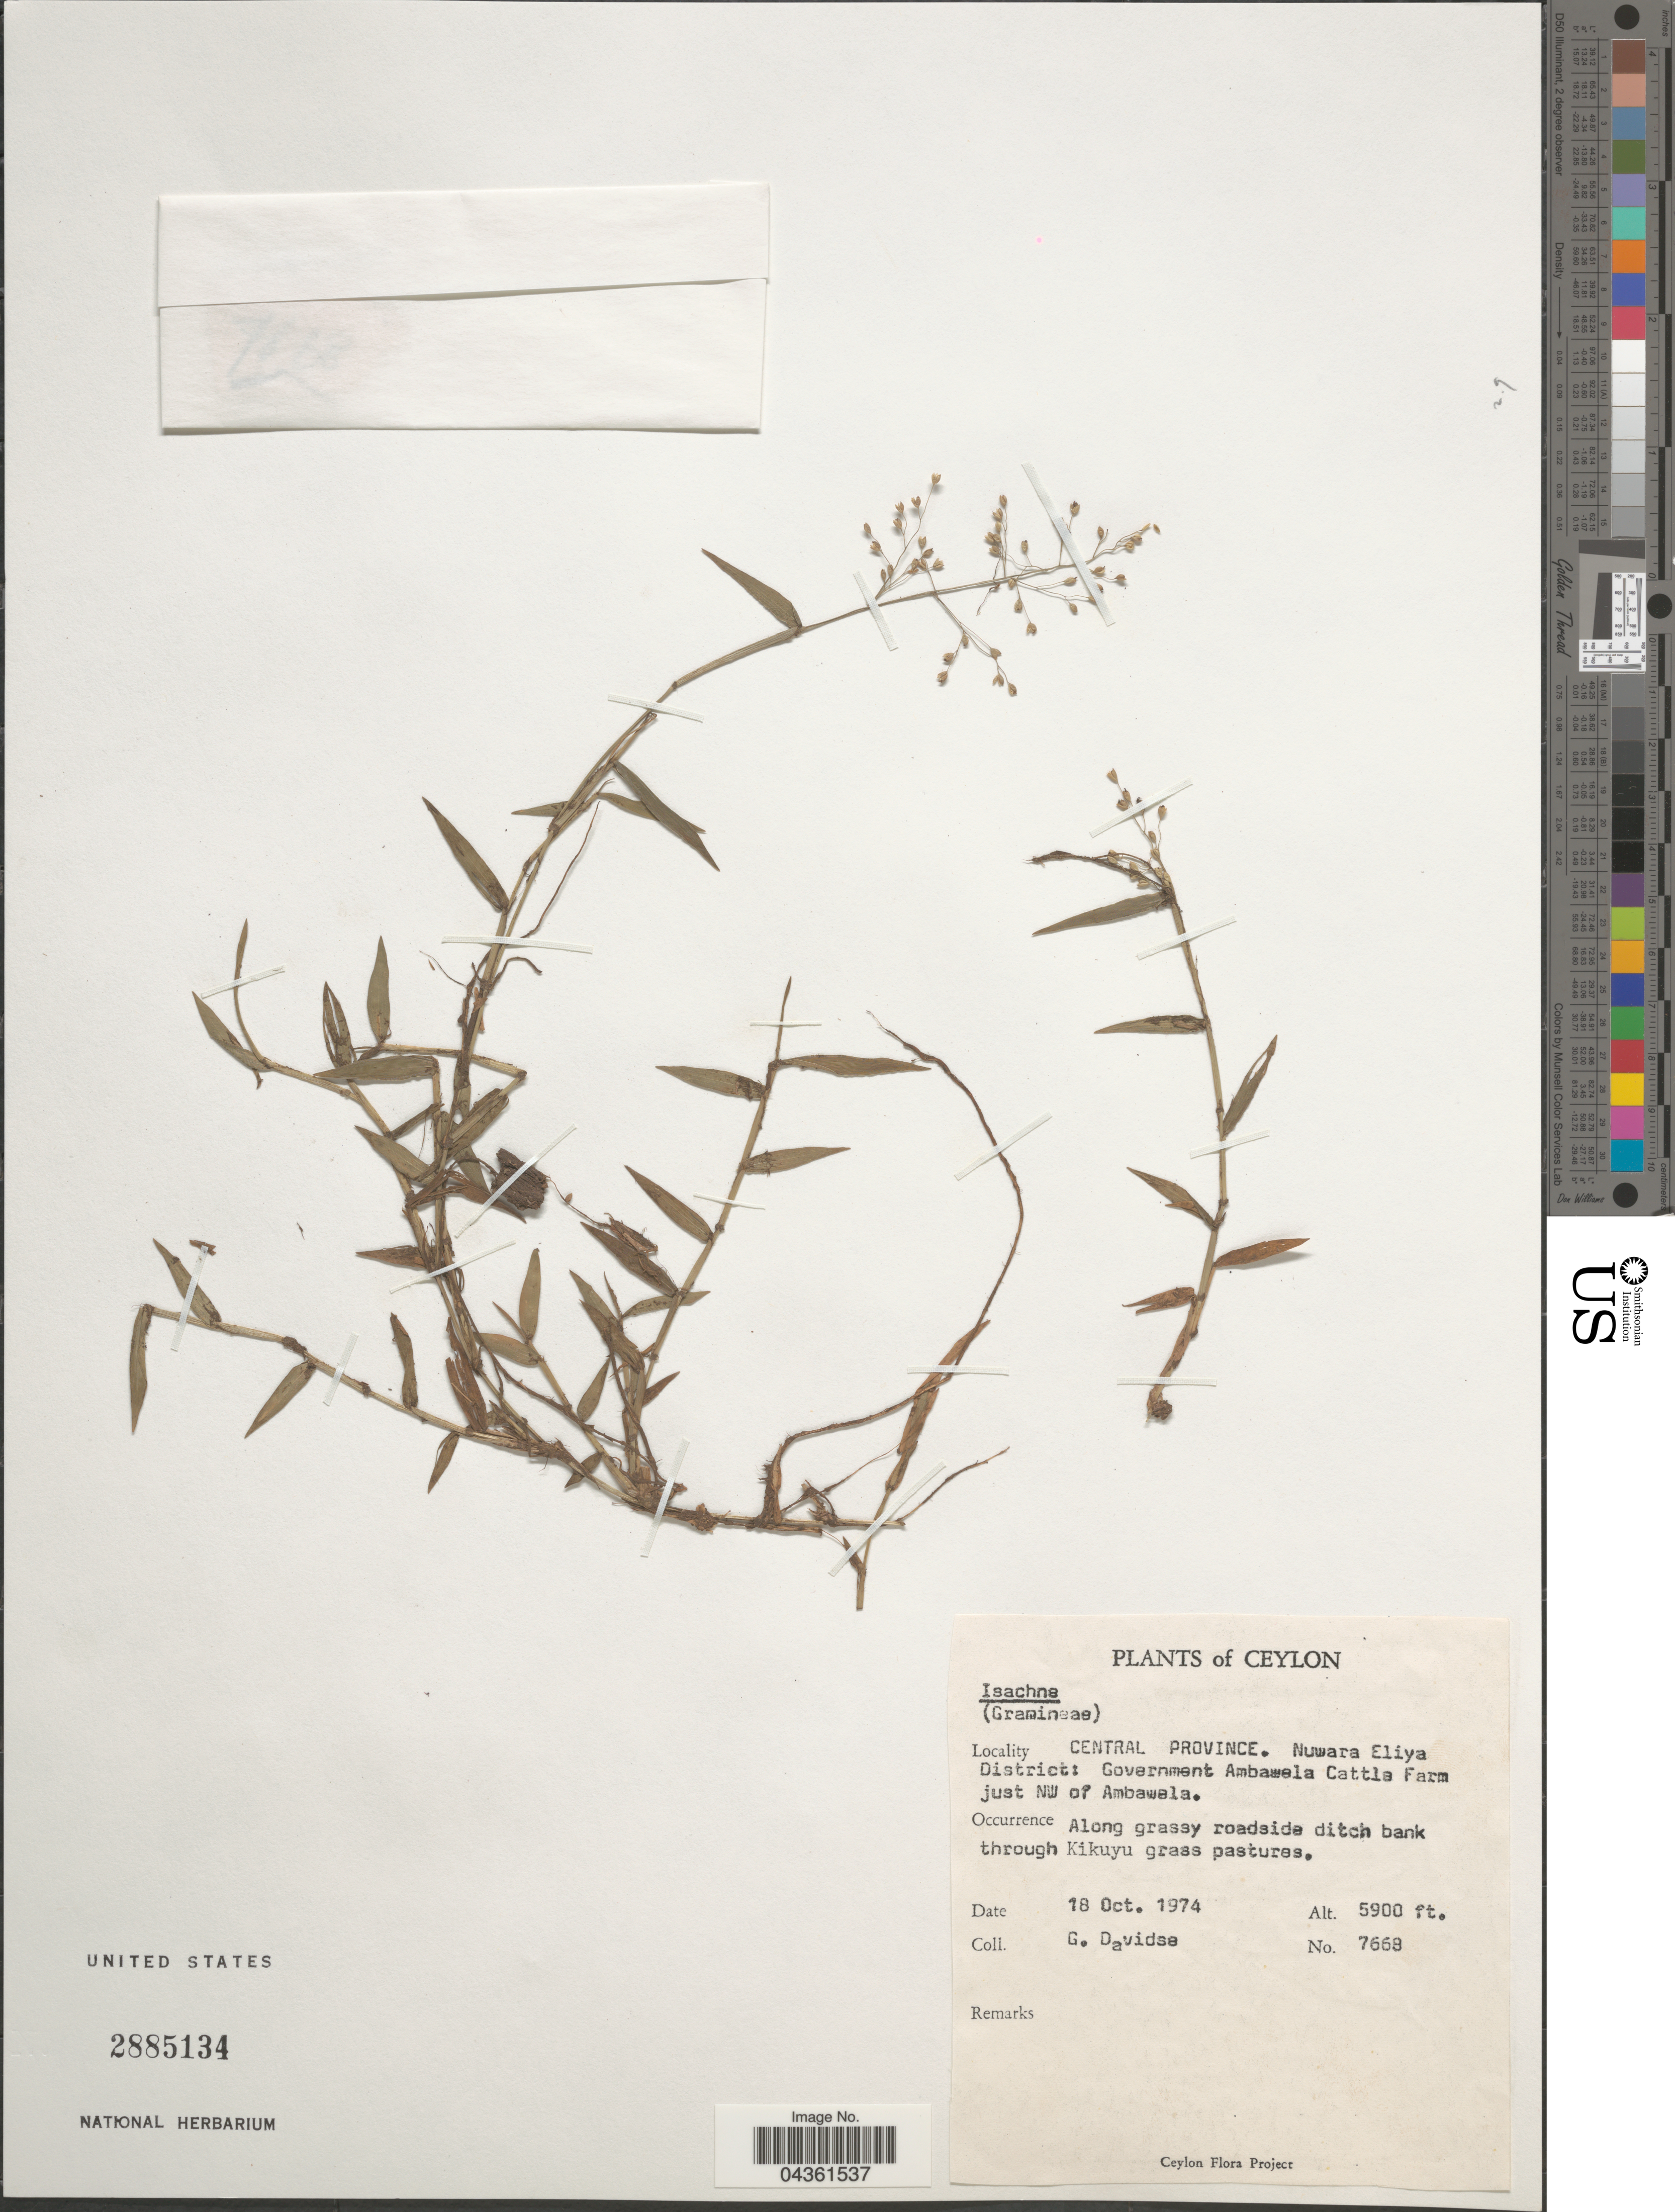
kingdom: Plantae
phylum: Tracheophyta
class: Liliopsida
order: Poales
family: Poaceae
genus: Isachne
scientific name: Isachne globosa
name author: (Thunb.) Kuntze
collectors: G. Davidse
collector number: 7668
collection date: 1974-10-18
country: Sri Lanka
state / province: Central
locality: Ceylon. Nuwara Eliya District: Government Ambawela Cattle Farm just NW of Ambawela. Along grassy roadside ditch bank through Kikuyu grass pastures.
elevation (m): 1798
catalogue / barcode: US 2885134